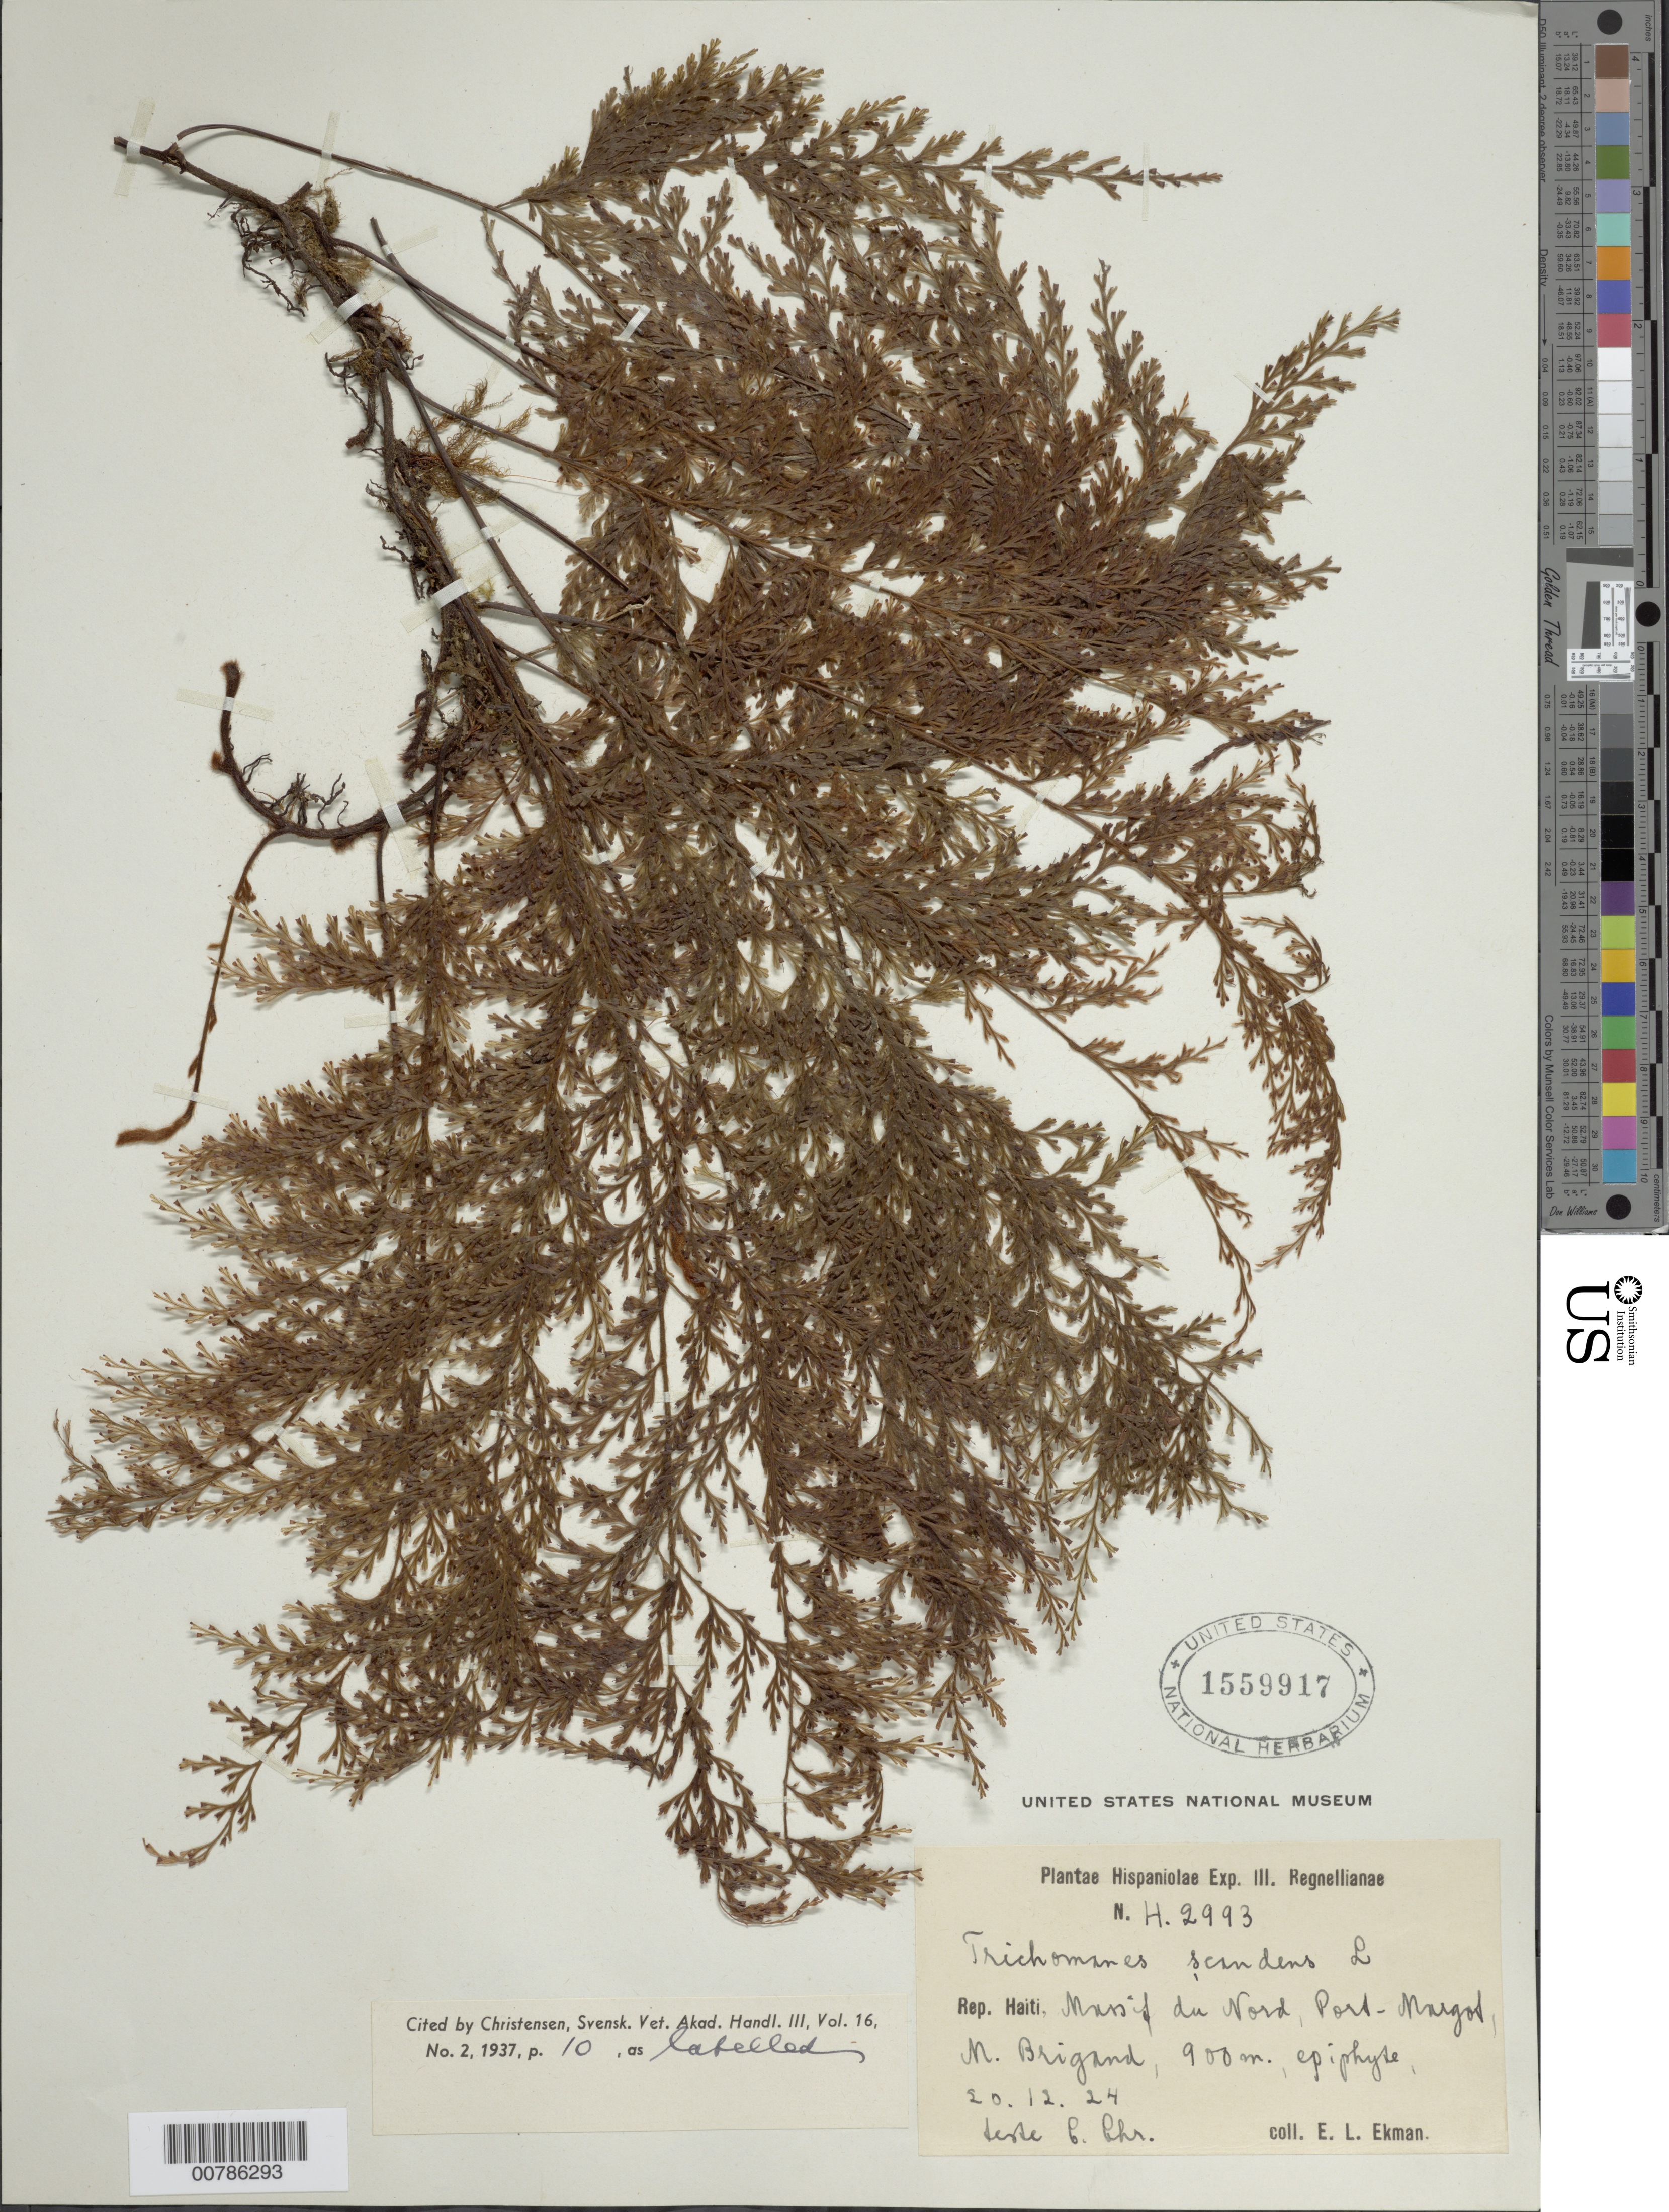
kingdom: Plantae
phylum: Tracheophyta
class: Polypodiopsida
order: Hymenophyllales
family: Hymenophyllaceae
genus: Trichomanes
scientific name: Trichomanes scandens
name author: L.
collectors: E. L. Ekman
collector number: H 2993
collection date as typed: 20 Dec 1924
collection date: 1924-12-20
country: Haiti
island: Hispaniola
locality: Massif du Nord, Port-Margot, top of M. Brigand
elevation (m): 900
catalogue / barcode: US 1559917